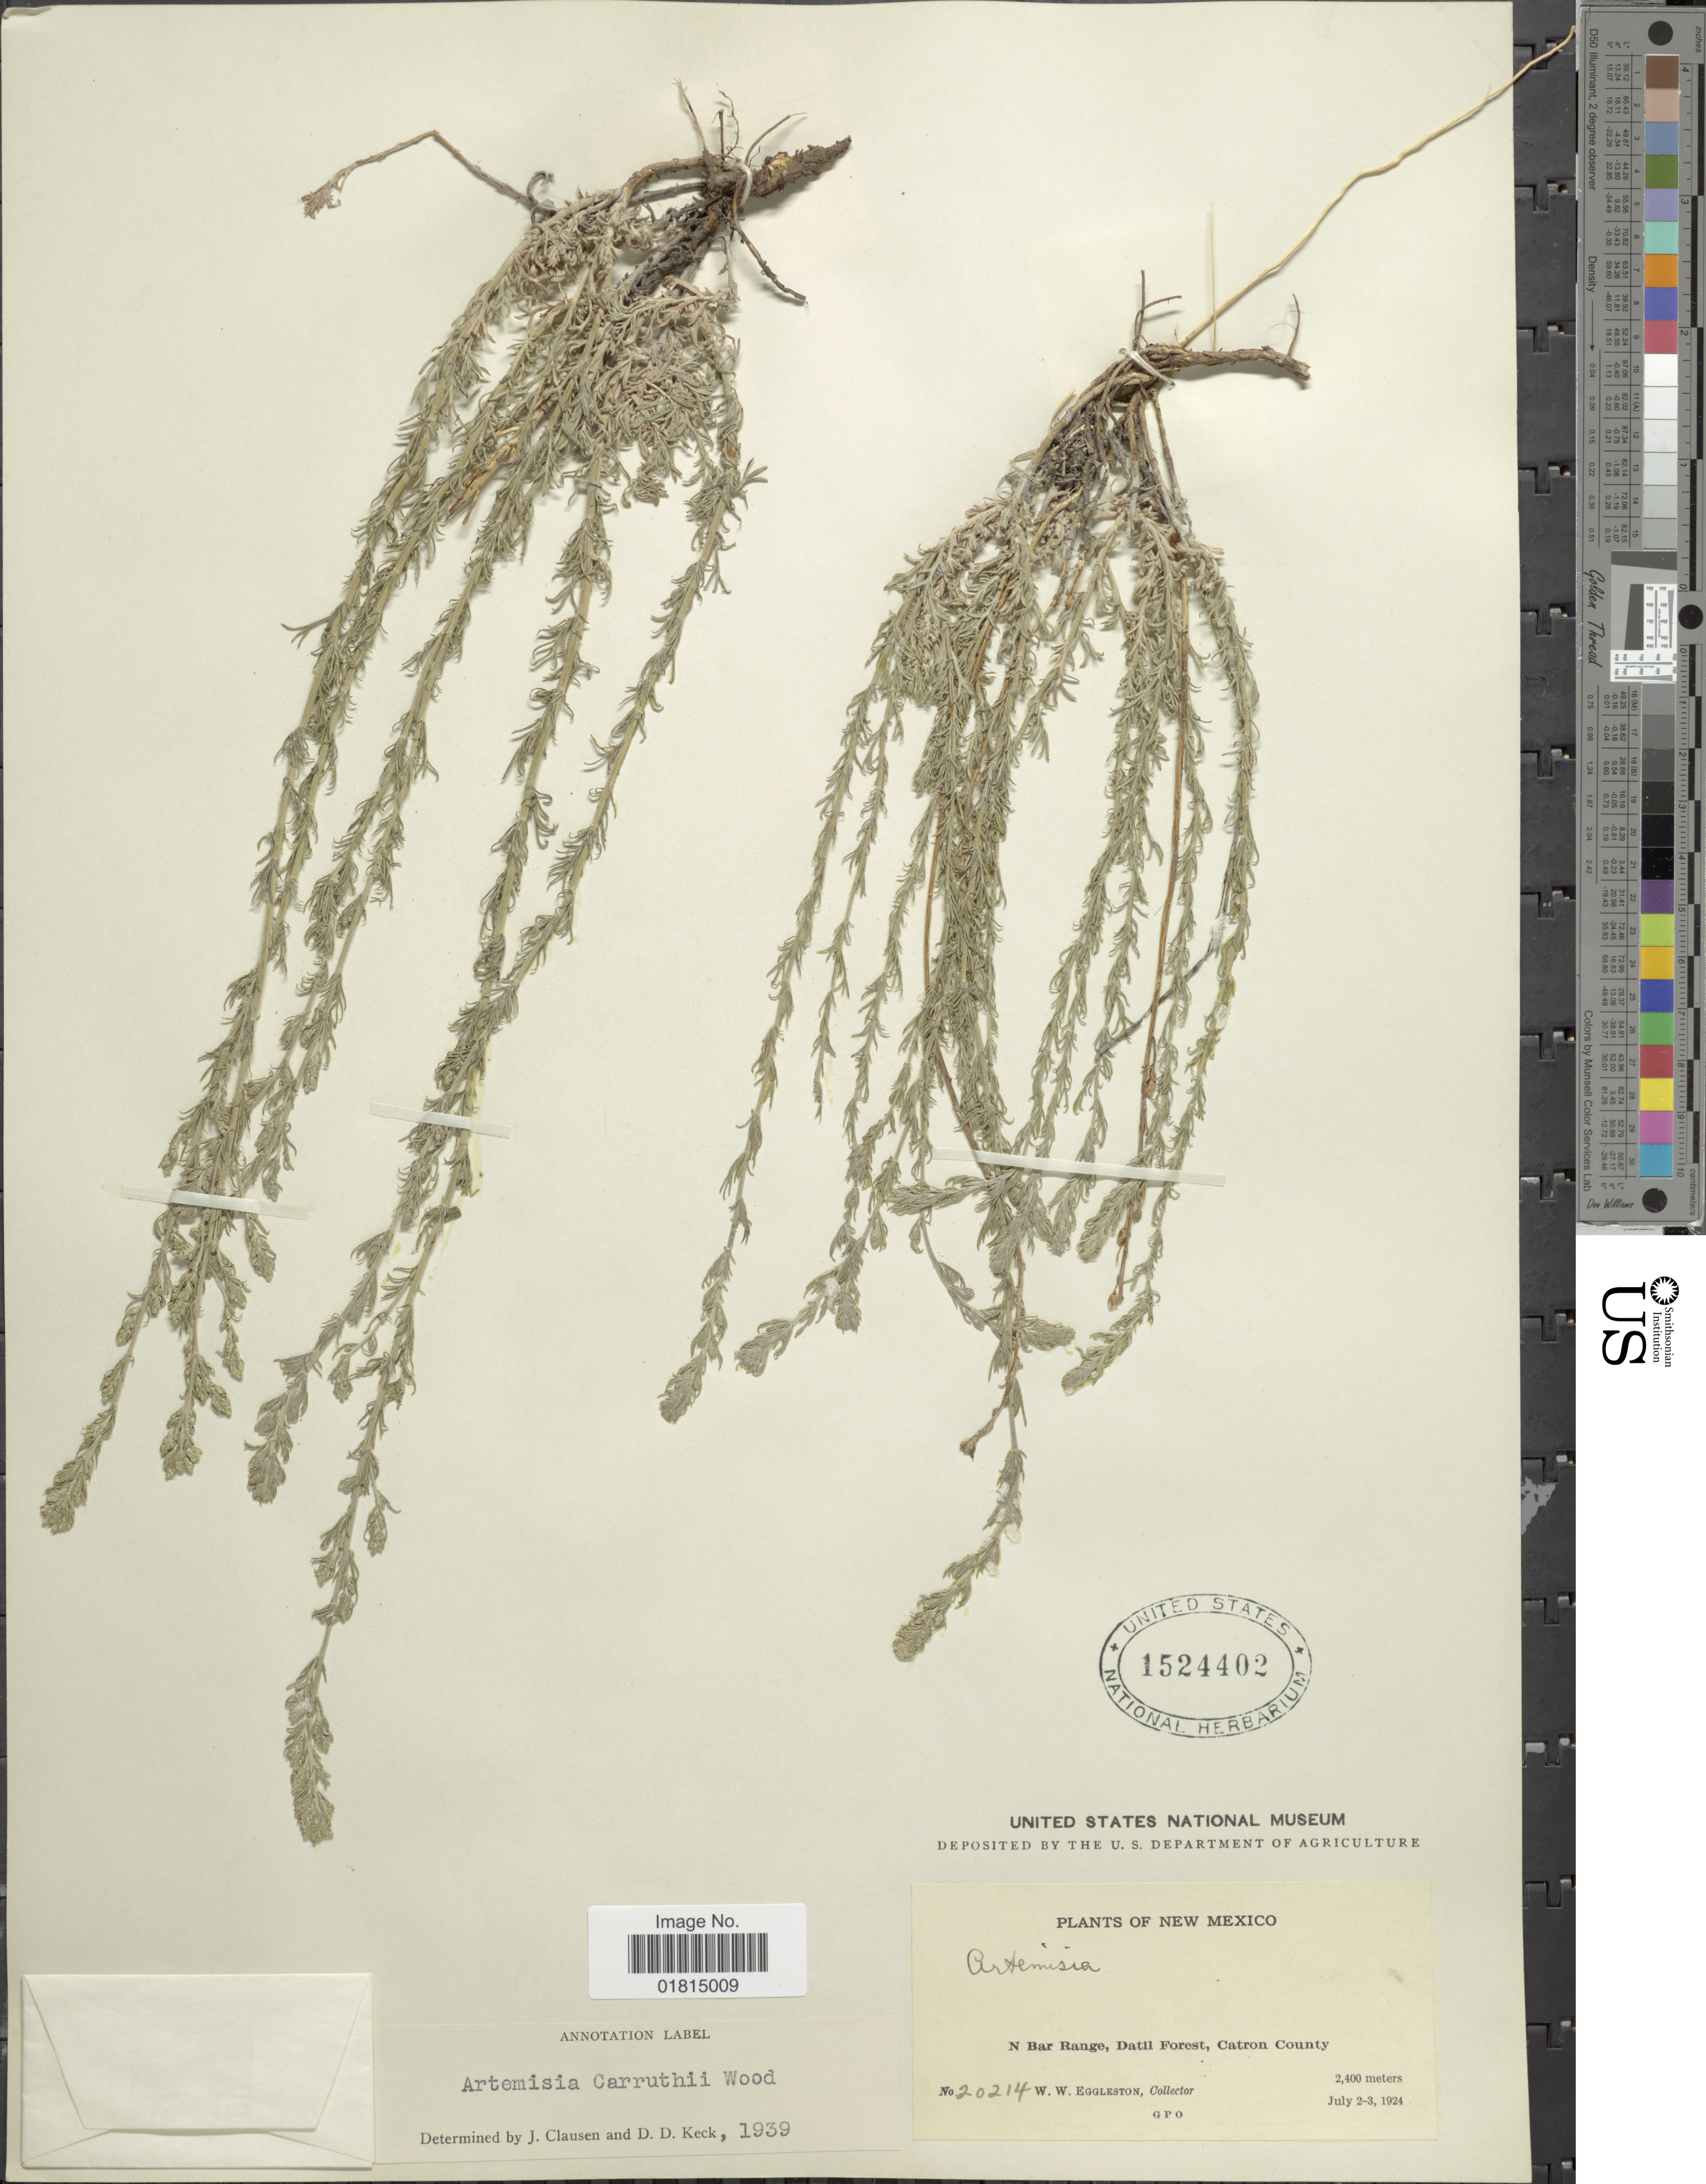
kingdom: Plantae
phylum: Tracheophyta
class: Magnoliopsida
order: Asterales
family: Asteraceae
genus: Artemisia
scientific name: Artemisia carruthii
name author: Alph. Wood ex Carruth.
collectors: W. W. Eggleston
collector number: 20214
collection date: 1924-07-02/1924-07-03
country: United States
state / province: New Mexico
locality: N Bar Range, Datil Forest, Catron County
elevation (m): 2400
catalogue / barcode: US 1524402